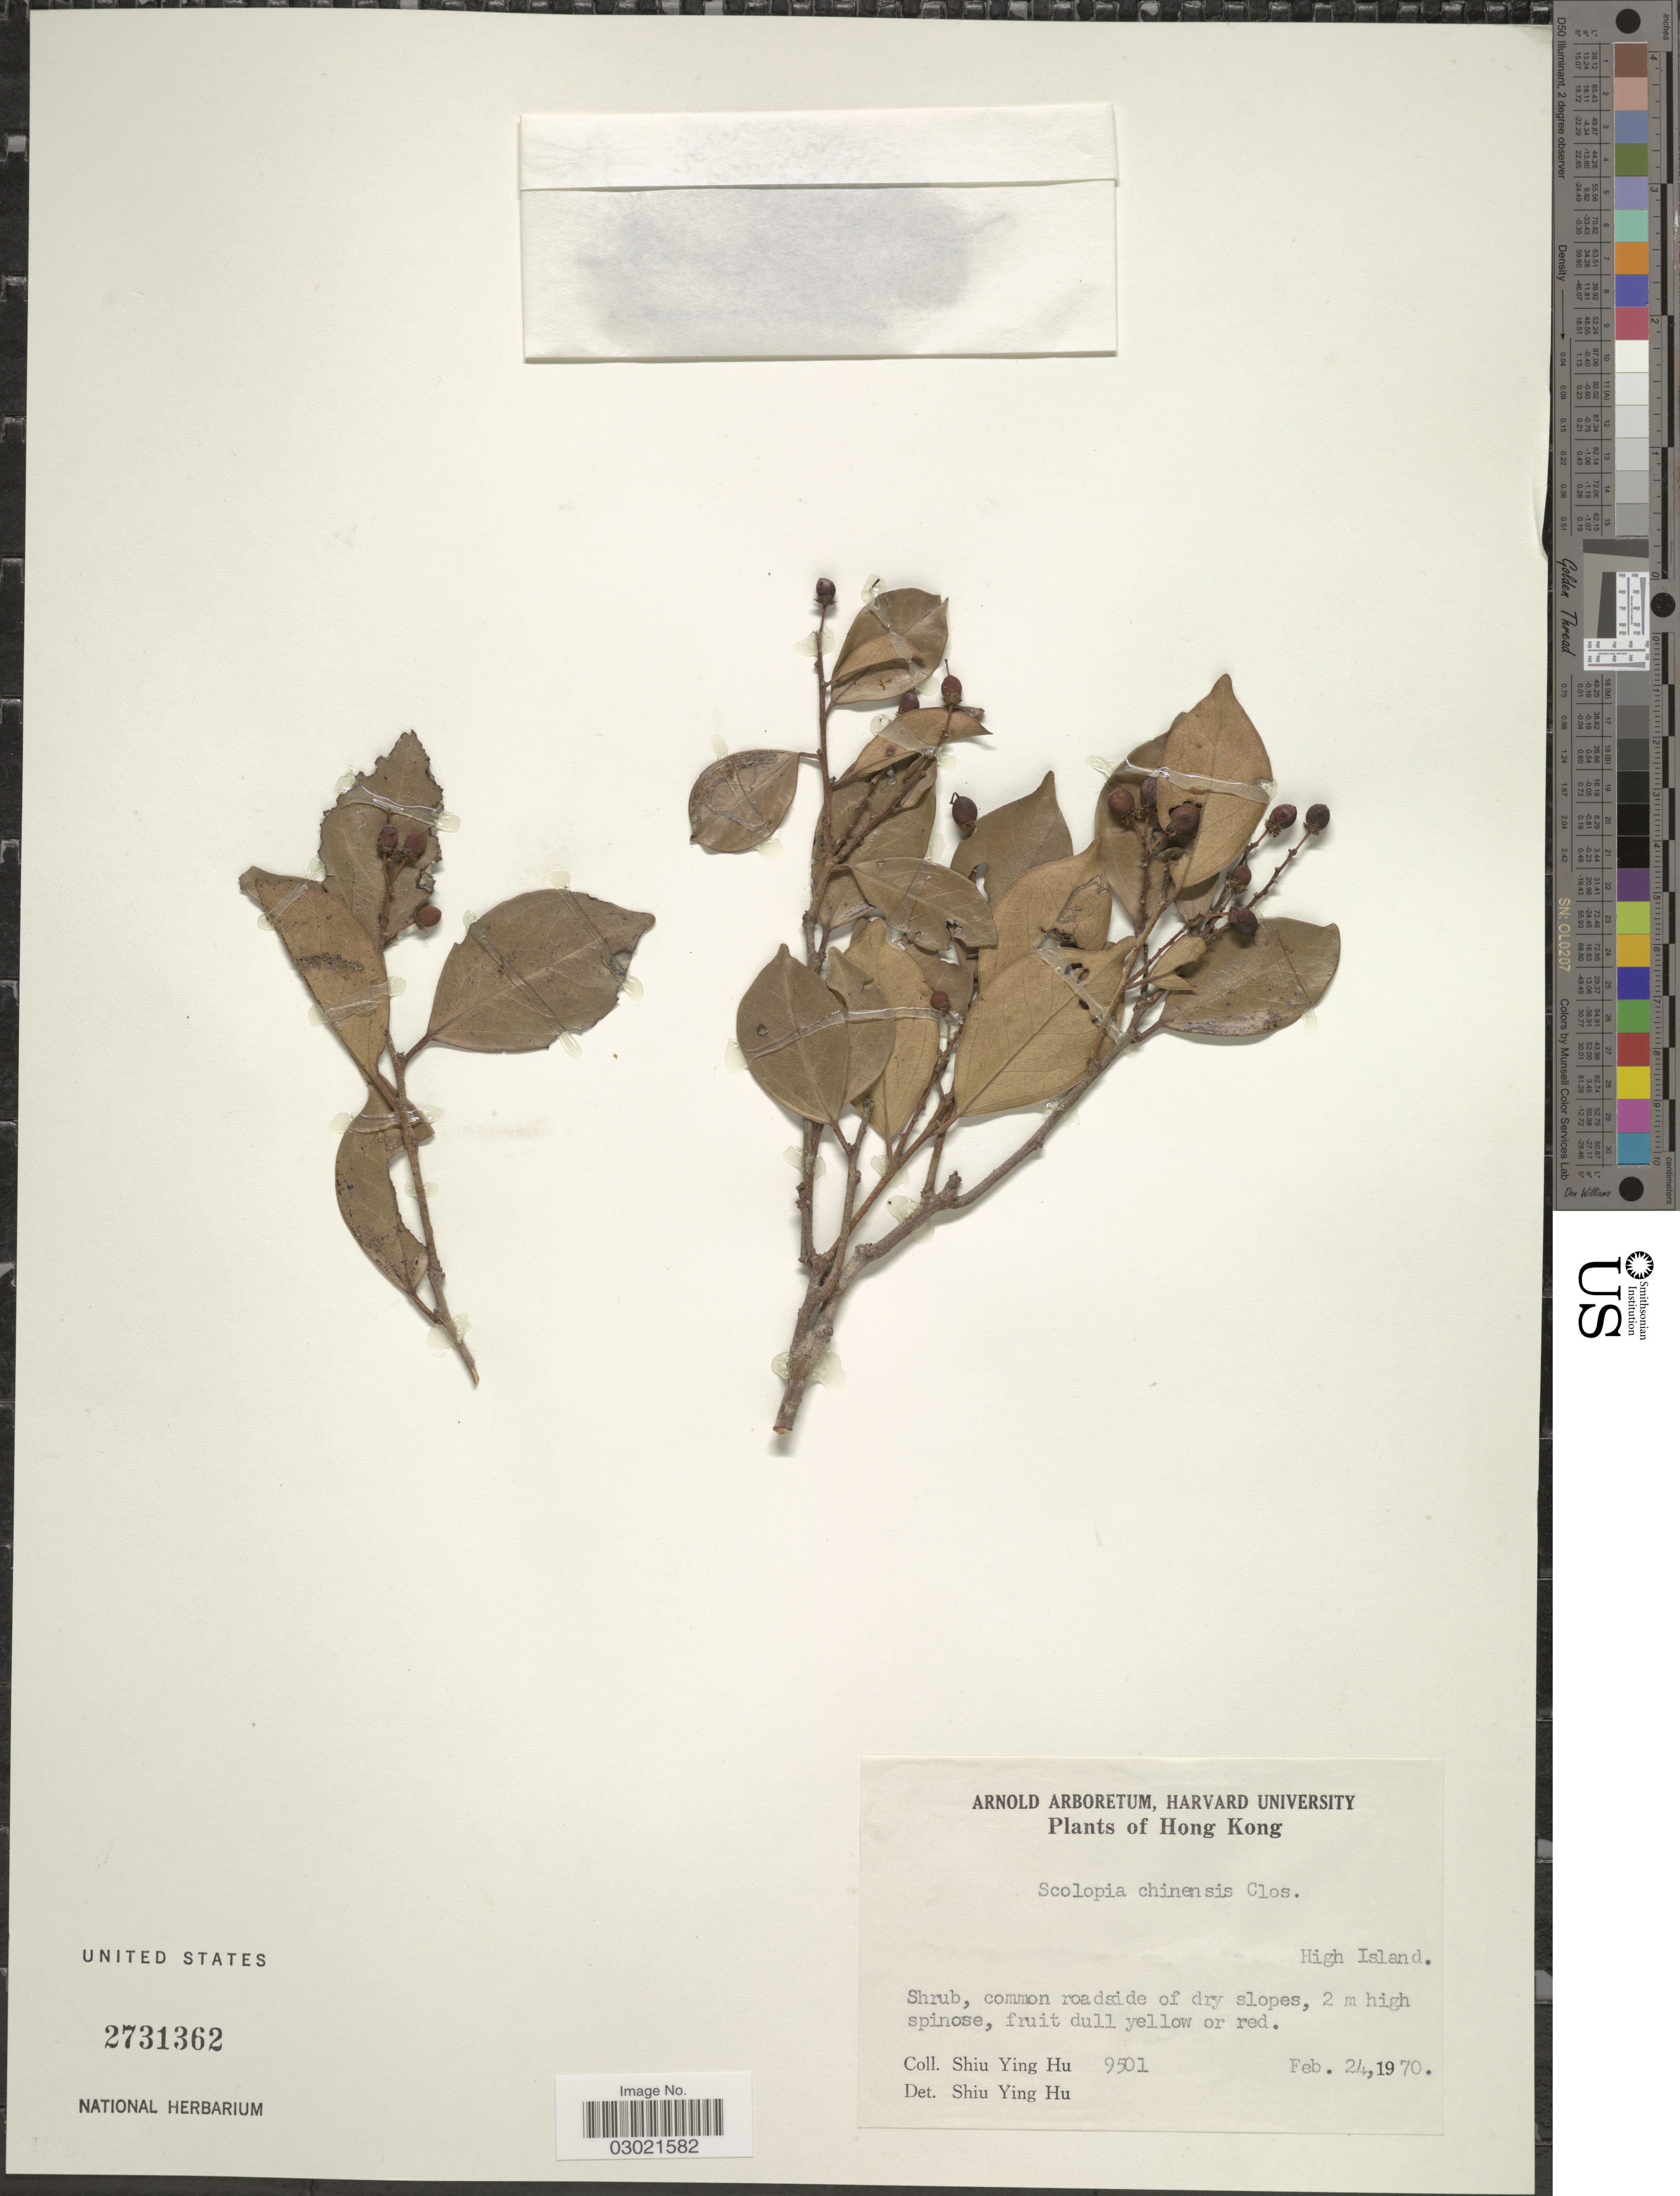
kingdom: Plantae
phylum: Tracheophyta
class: Magnoliopsida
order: Malpighiales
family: Salicaceae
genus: Scolopia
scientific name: Scolopia chinensis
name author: (Lour.) Clos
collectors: S. Y. Hu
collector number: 9501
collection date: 1970-02-24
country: China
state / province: Hong Kong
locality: High Island.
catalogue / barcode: US 2731362